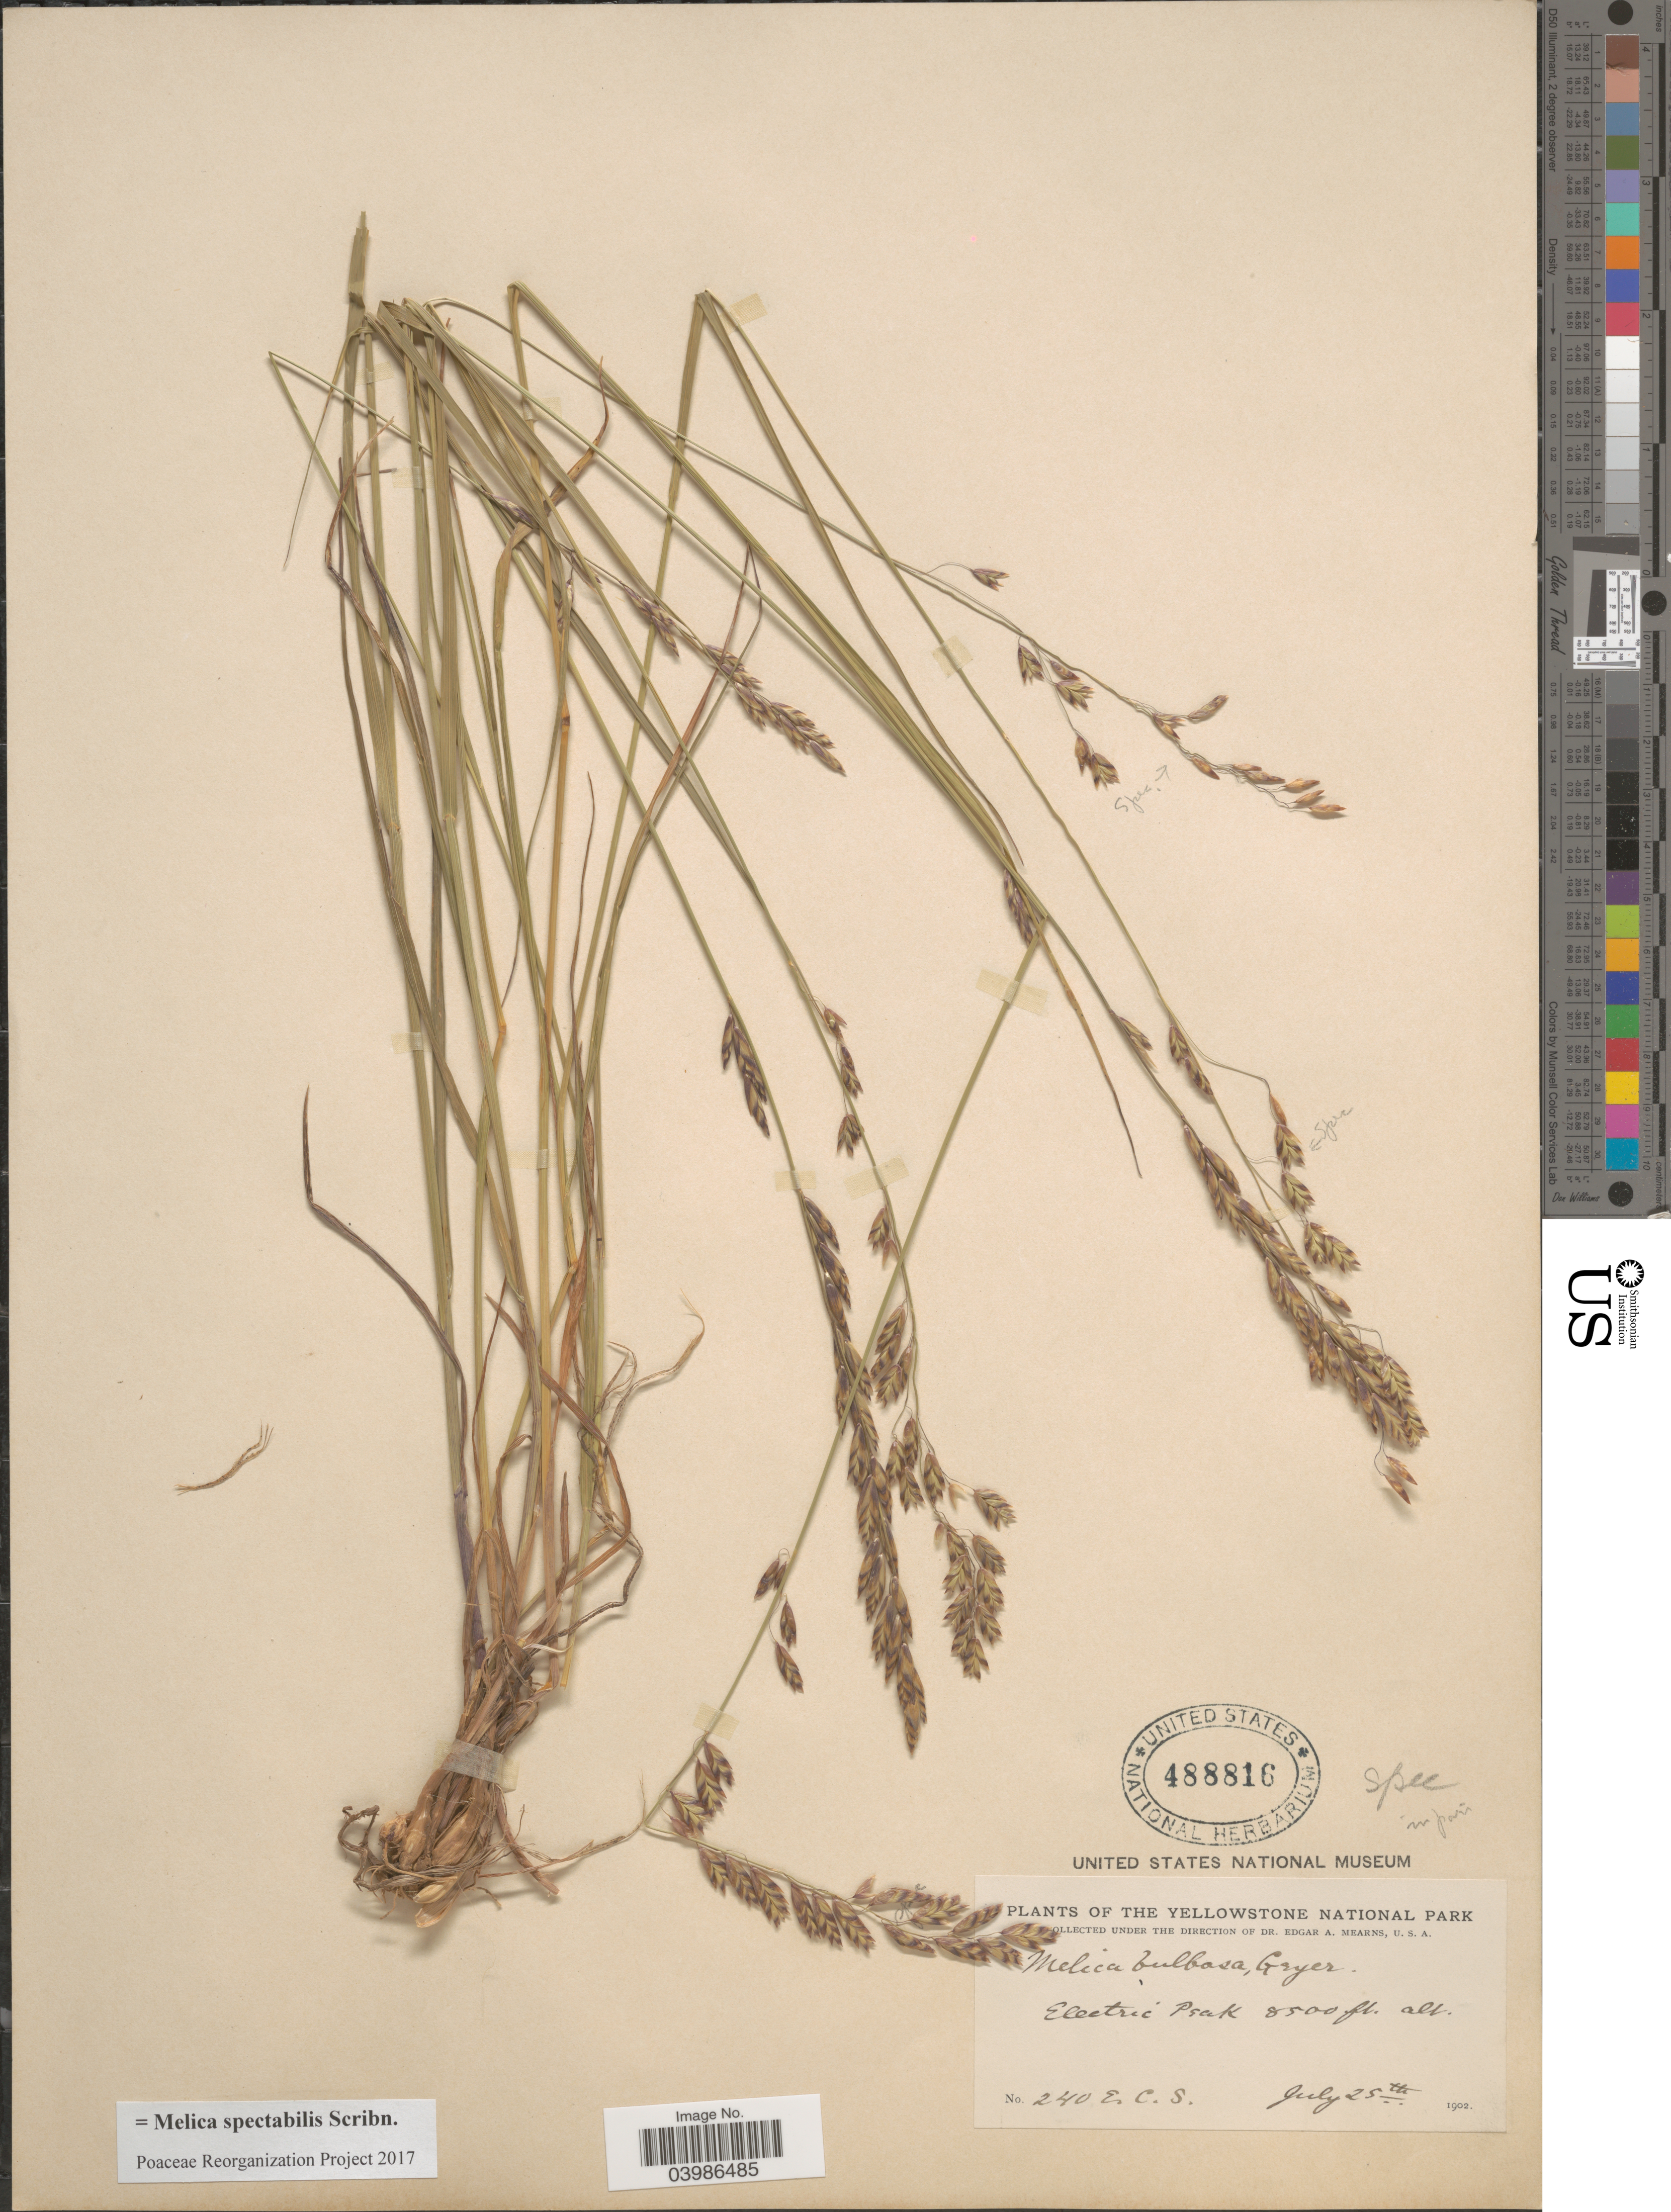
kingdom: Plantae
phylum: Tracheophyta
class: Liliopsida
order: Poales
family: Poaceae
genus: Melica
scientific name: Melica spectabilis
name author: Scribn.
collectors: E. C. Smith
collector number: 240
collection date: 1902-07-25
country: United States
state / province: Montana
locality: Yellowstone National Park. Electric Peak.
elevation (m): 2591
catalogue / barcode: US 488816